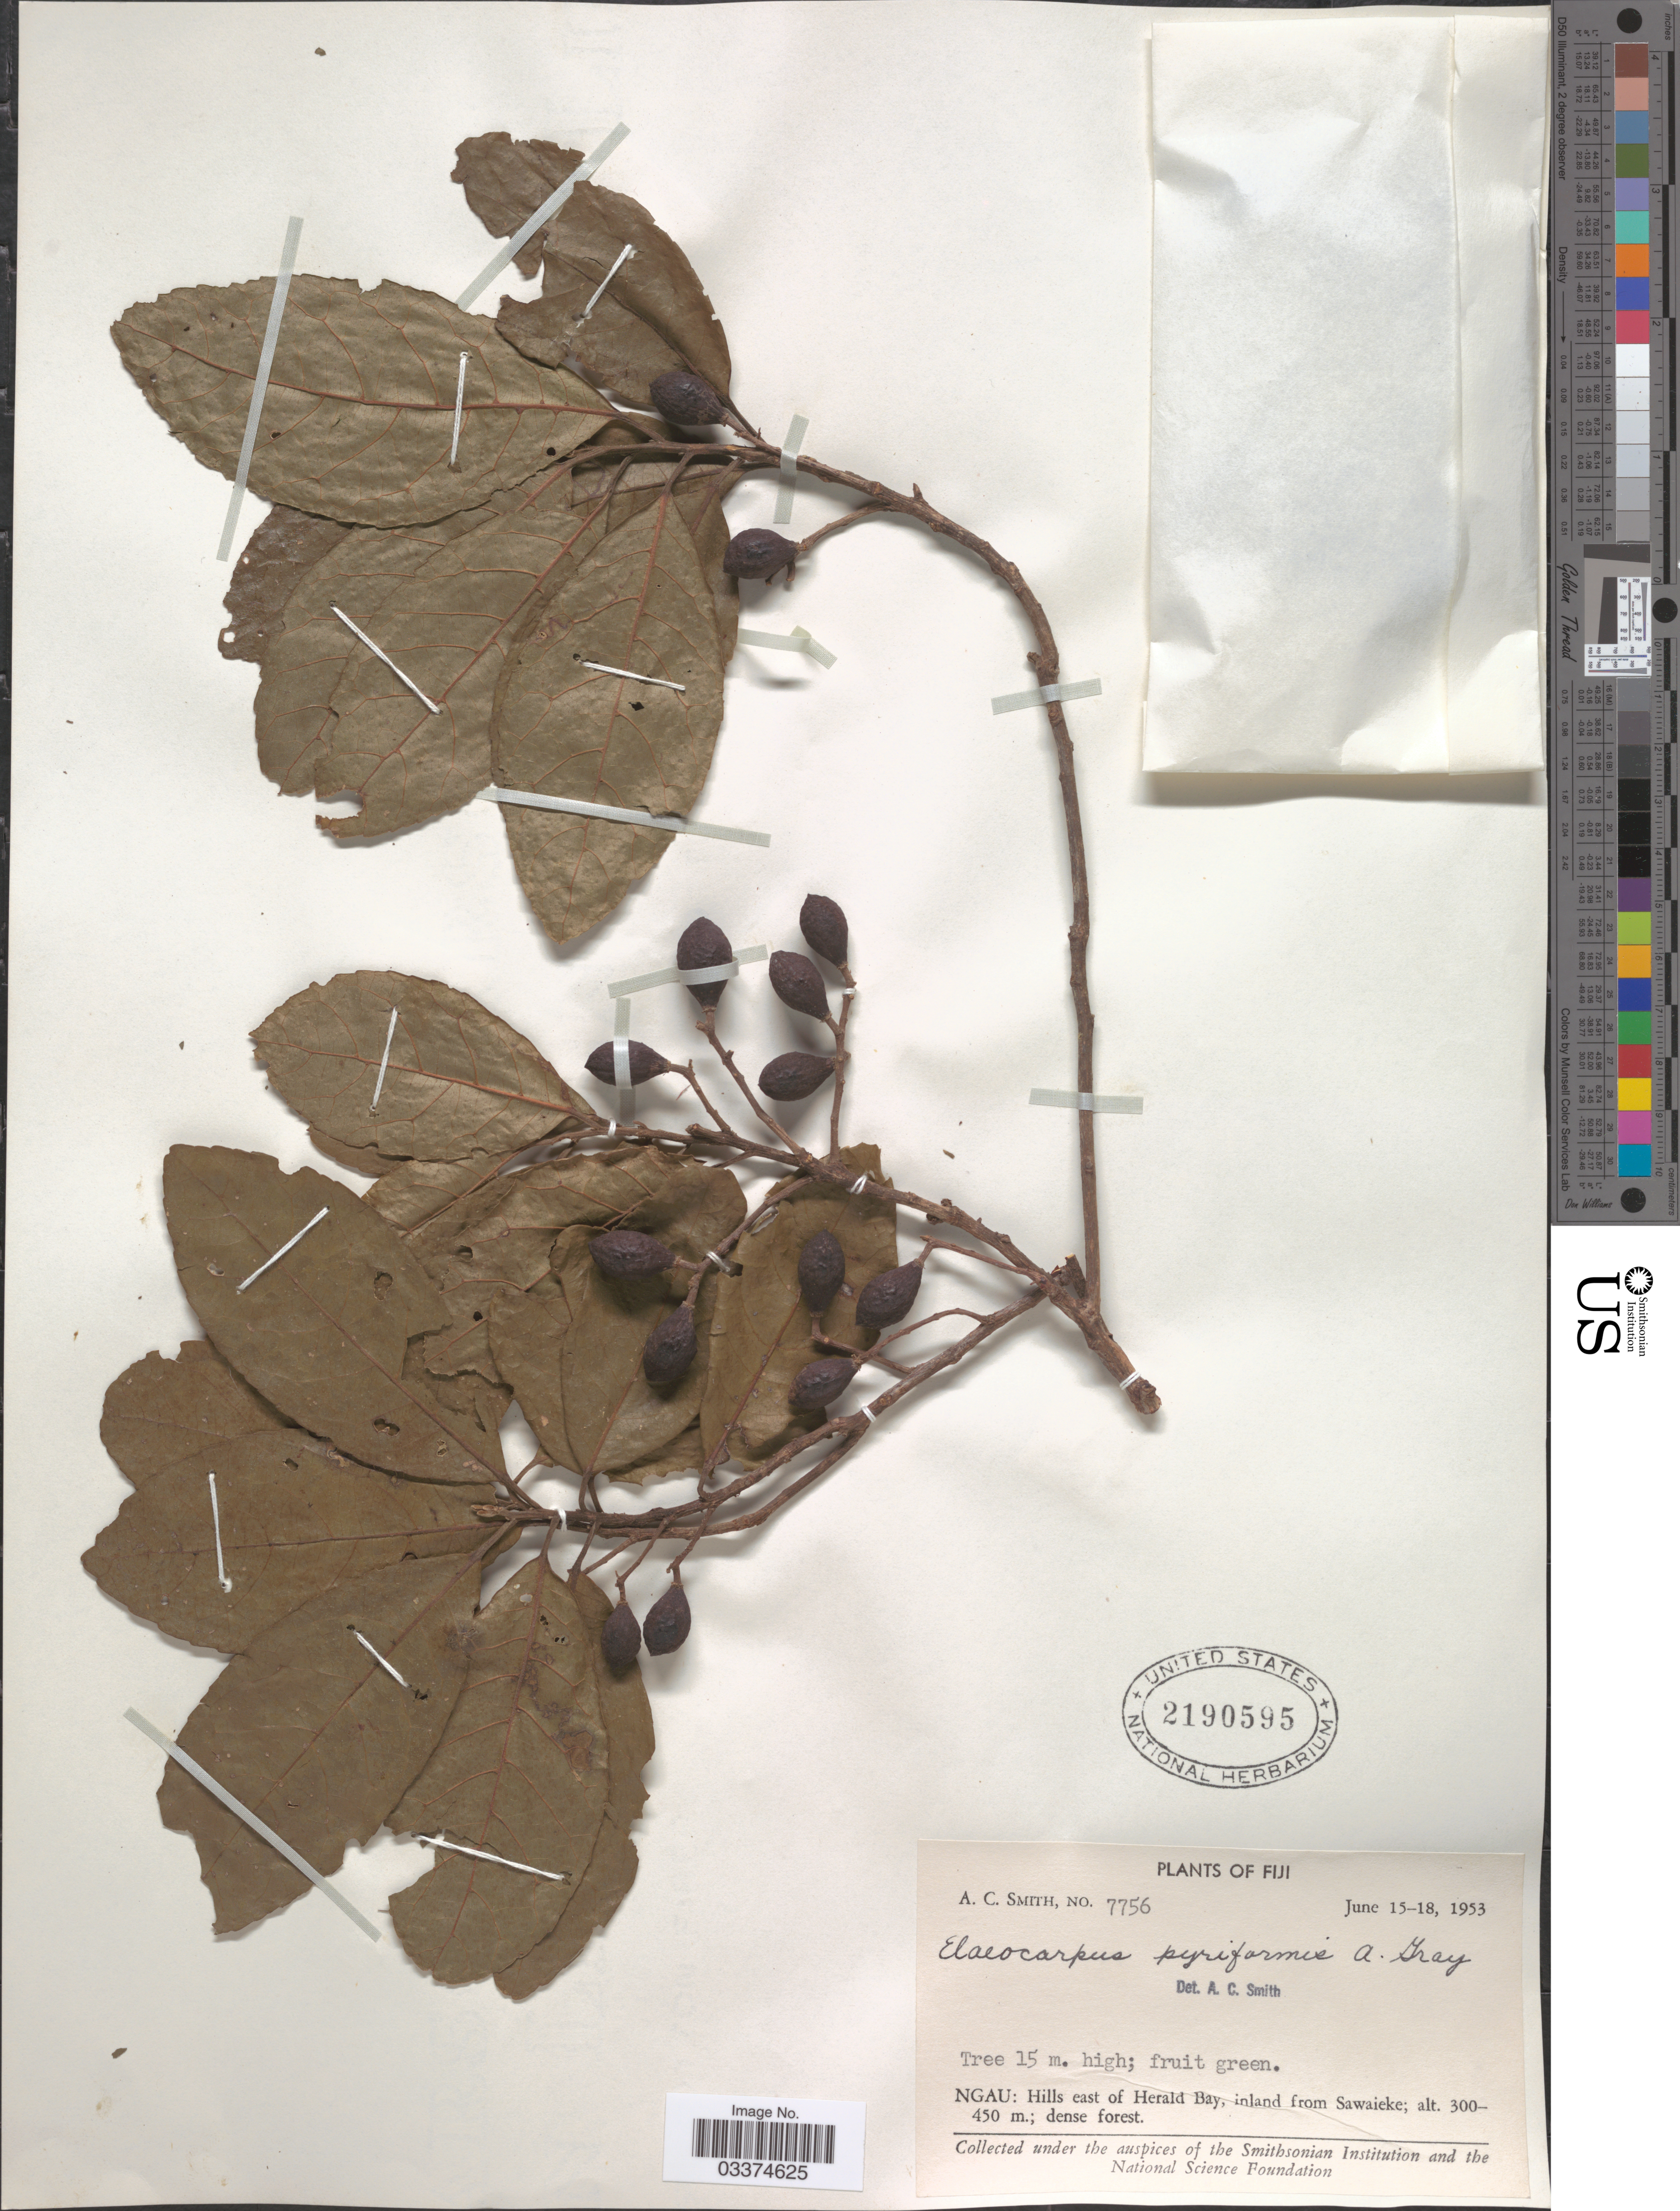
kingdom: Plantae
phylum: Tracheophyta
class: Magnoliopsida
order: Oxalidales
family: Elaeocarpaceae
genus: Elaeocarpus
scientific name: Elaeocarpus pyriformis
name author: A. Gray in Wilkes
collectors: A. C. Smith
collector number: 7756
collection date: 1953-06-15/1953-06-18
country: Fiji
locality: Ngau: Hills east of Herald Bay, inland from Sawaieke.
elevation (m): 300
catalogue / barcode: US 2190595